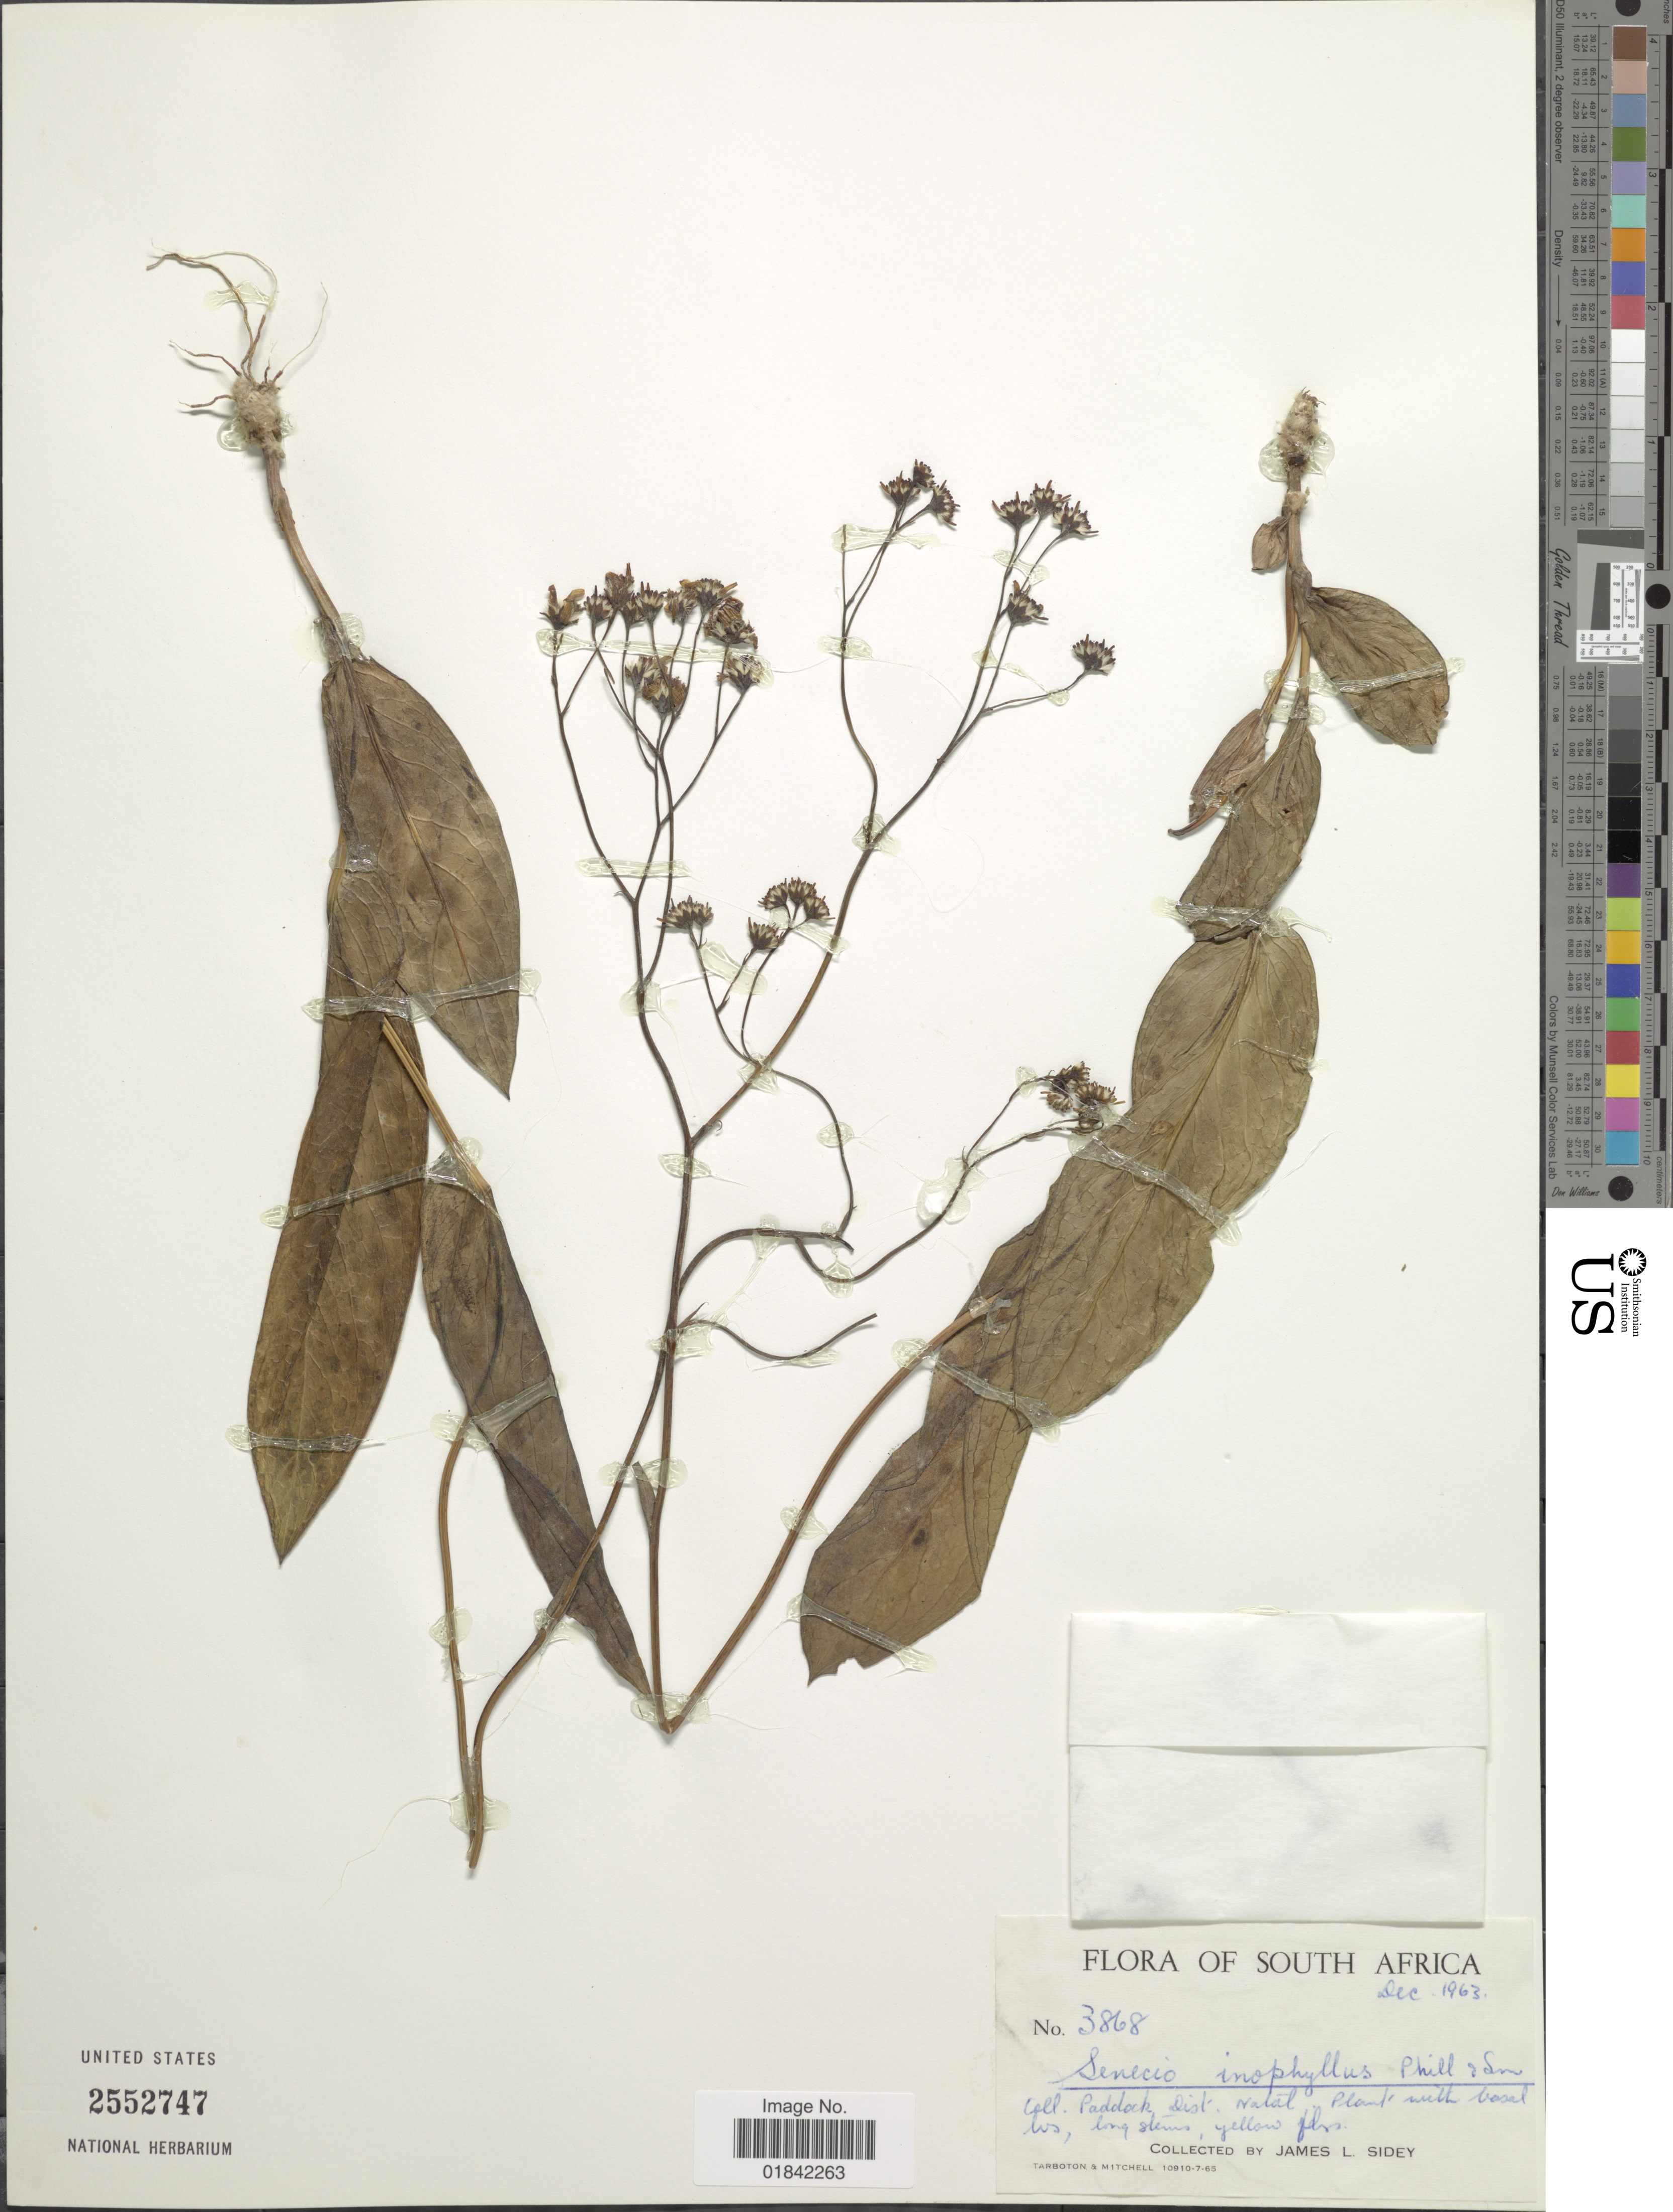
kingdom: Plantae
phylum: Tracheophyta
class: Magnoliopsida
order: Asterales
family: Asteraceae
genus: Senecio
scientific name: Senecio inophyllus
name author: Phillips & Sm.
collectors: J. L. Sidey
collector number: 3868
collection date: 1963-12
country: South Africa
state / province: KwaZulu-Natal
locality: Paddock Dist. Natal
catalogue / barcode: US 2552747